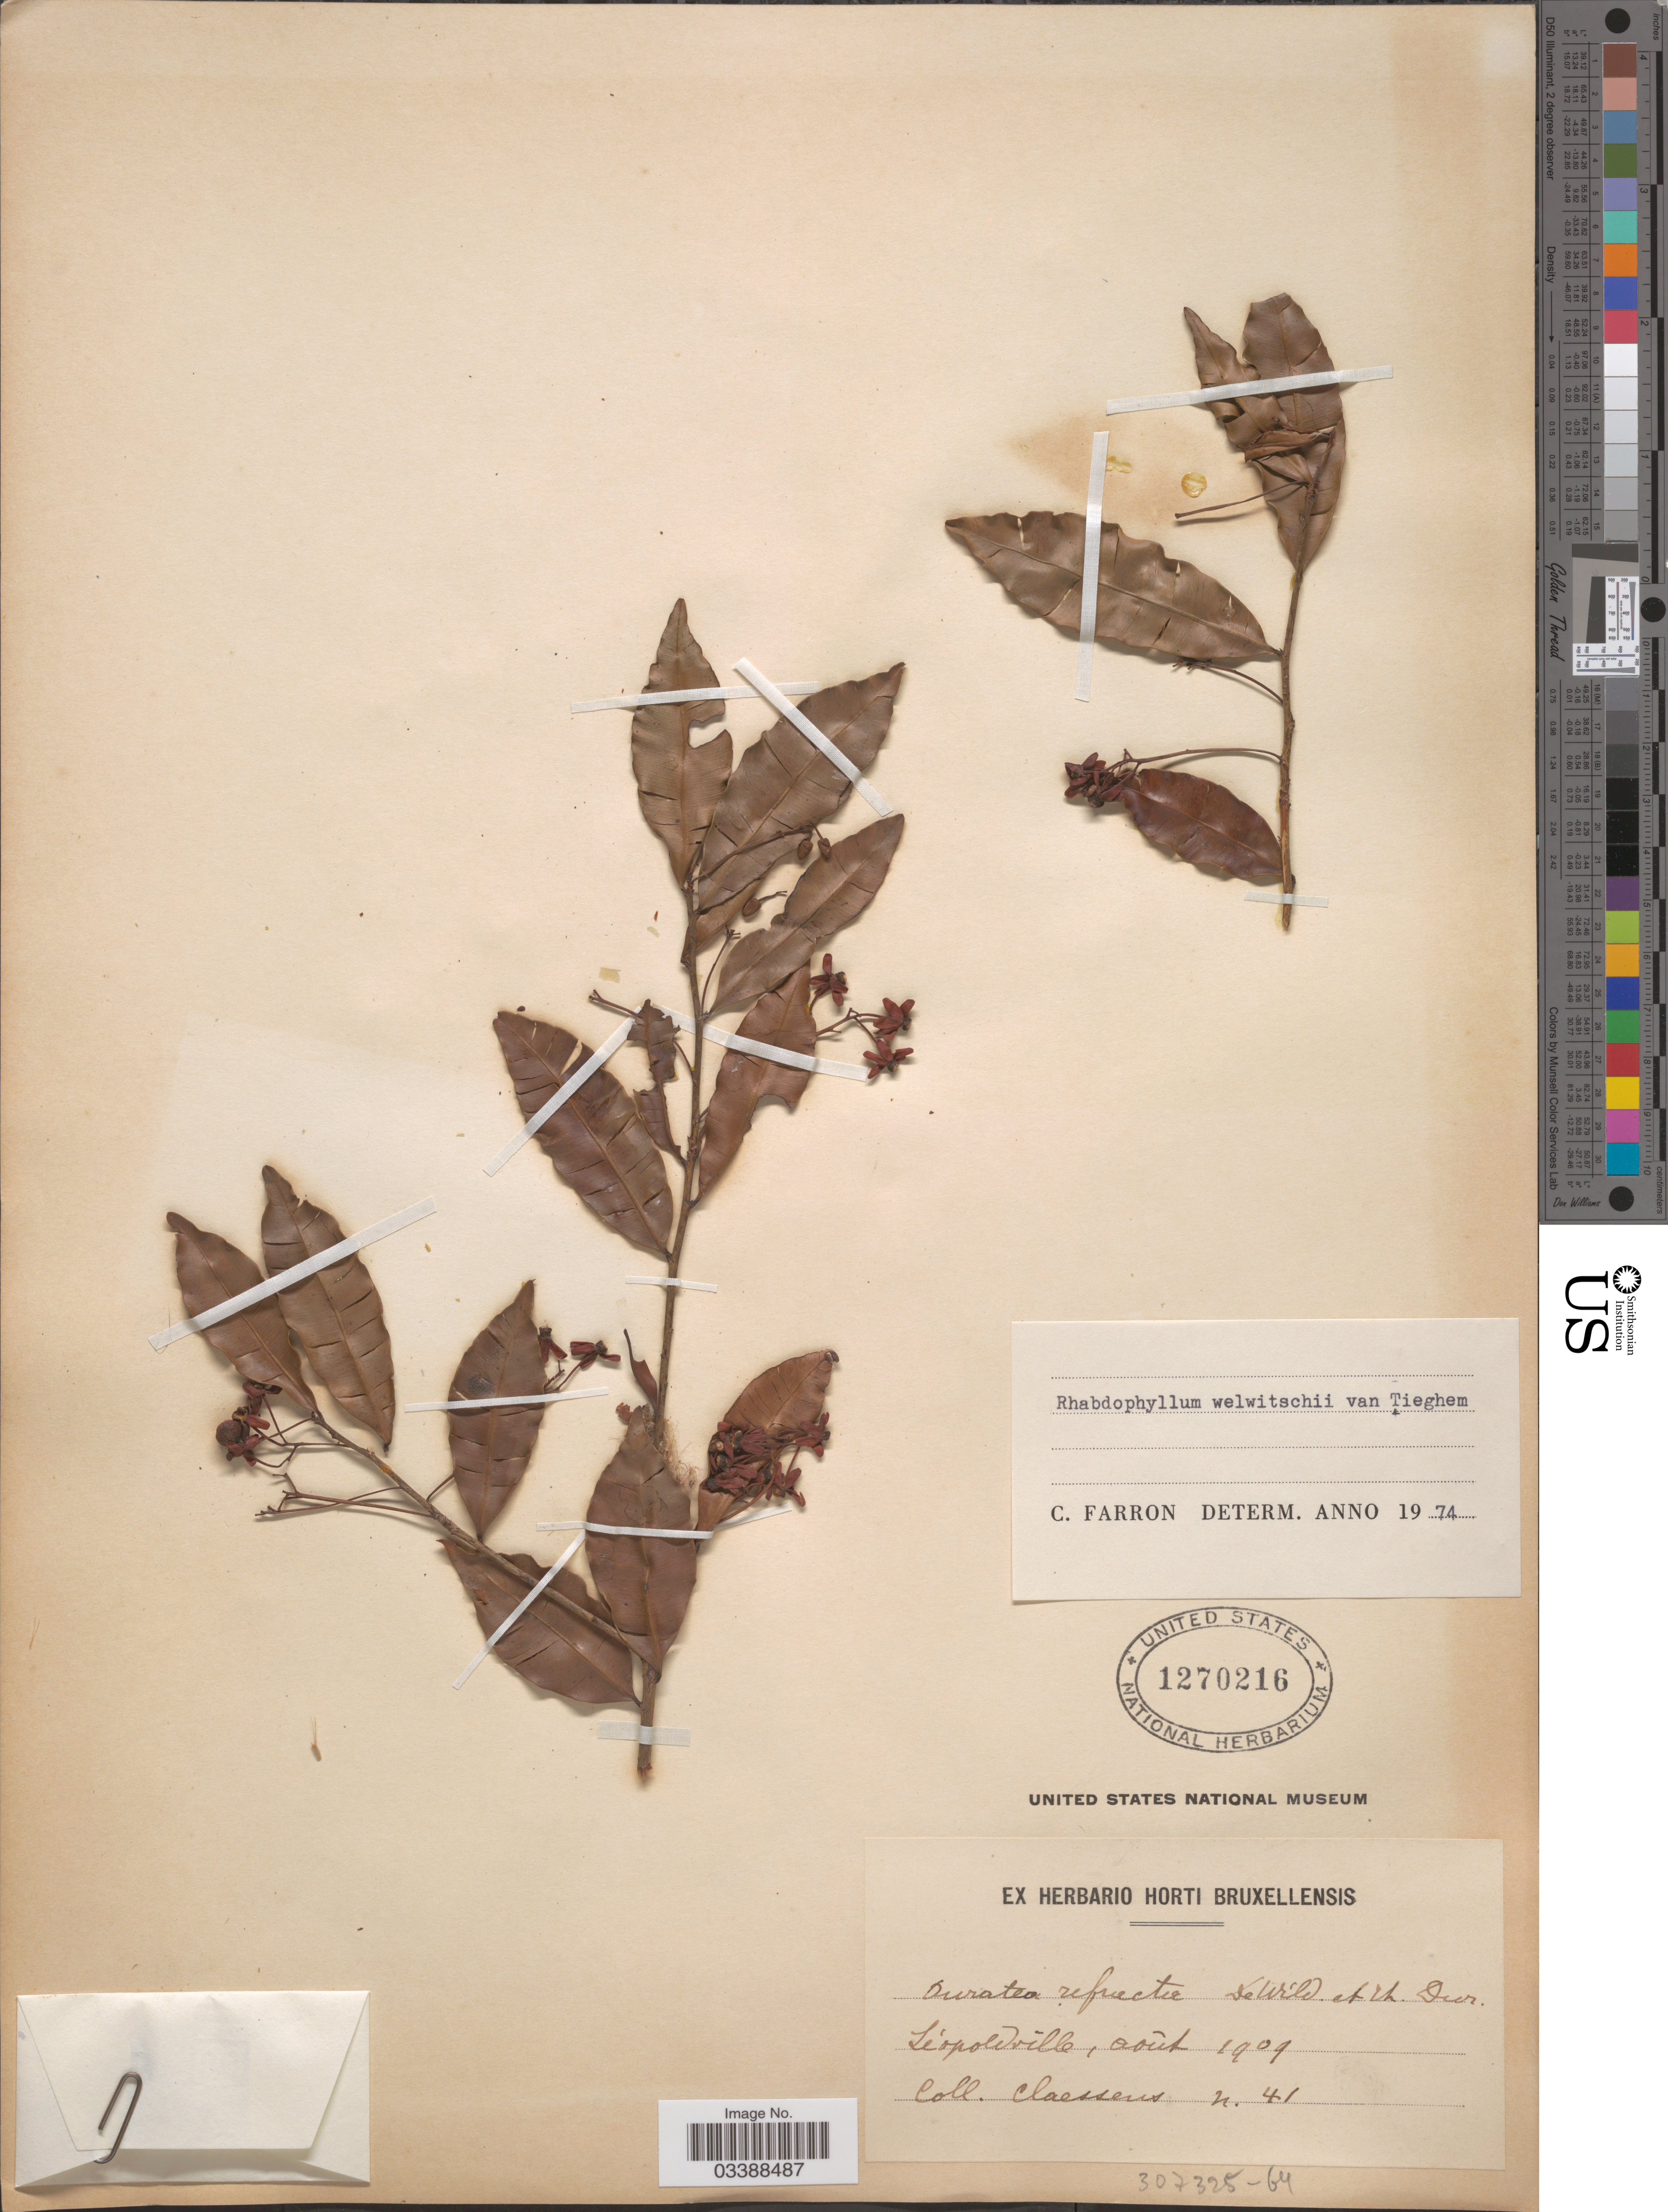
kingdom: Plantae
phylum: Tracheophyta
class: Magnoliopsida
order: Malpighiales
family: Ochnaceae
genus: Rhabdophyllum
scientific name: Rhabdophyllum welwitschii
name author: Tiegh.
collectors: -. Claessens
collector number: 41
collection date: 1909-08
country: Congo, Democratic Republic of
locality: Léopoldville.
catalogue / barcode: US 1270216